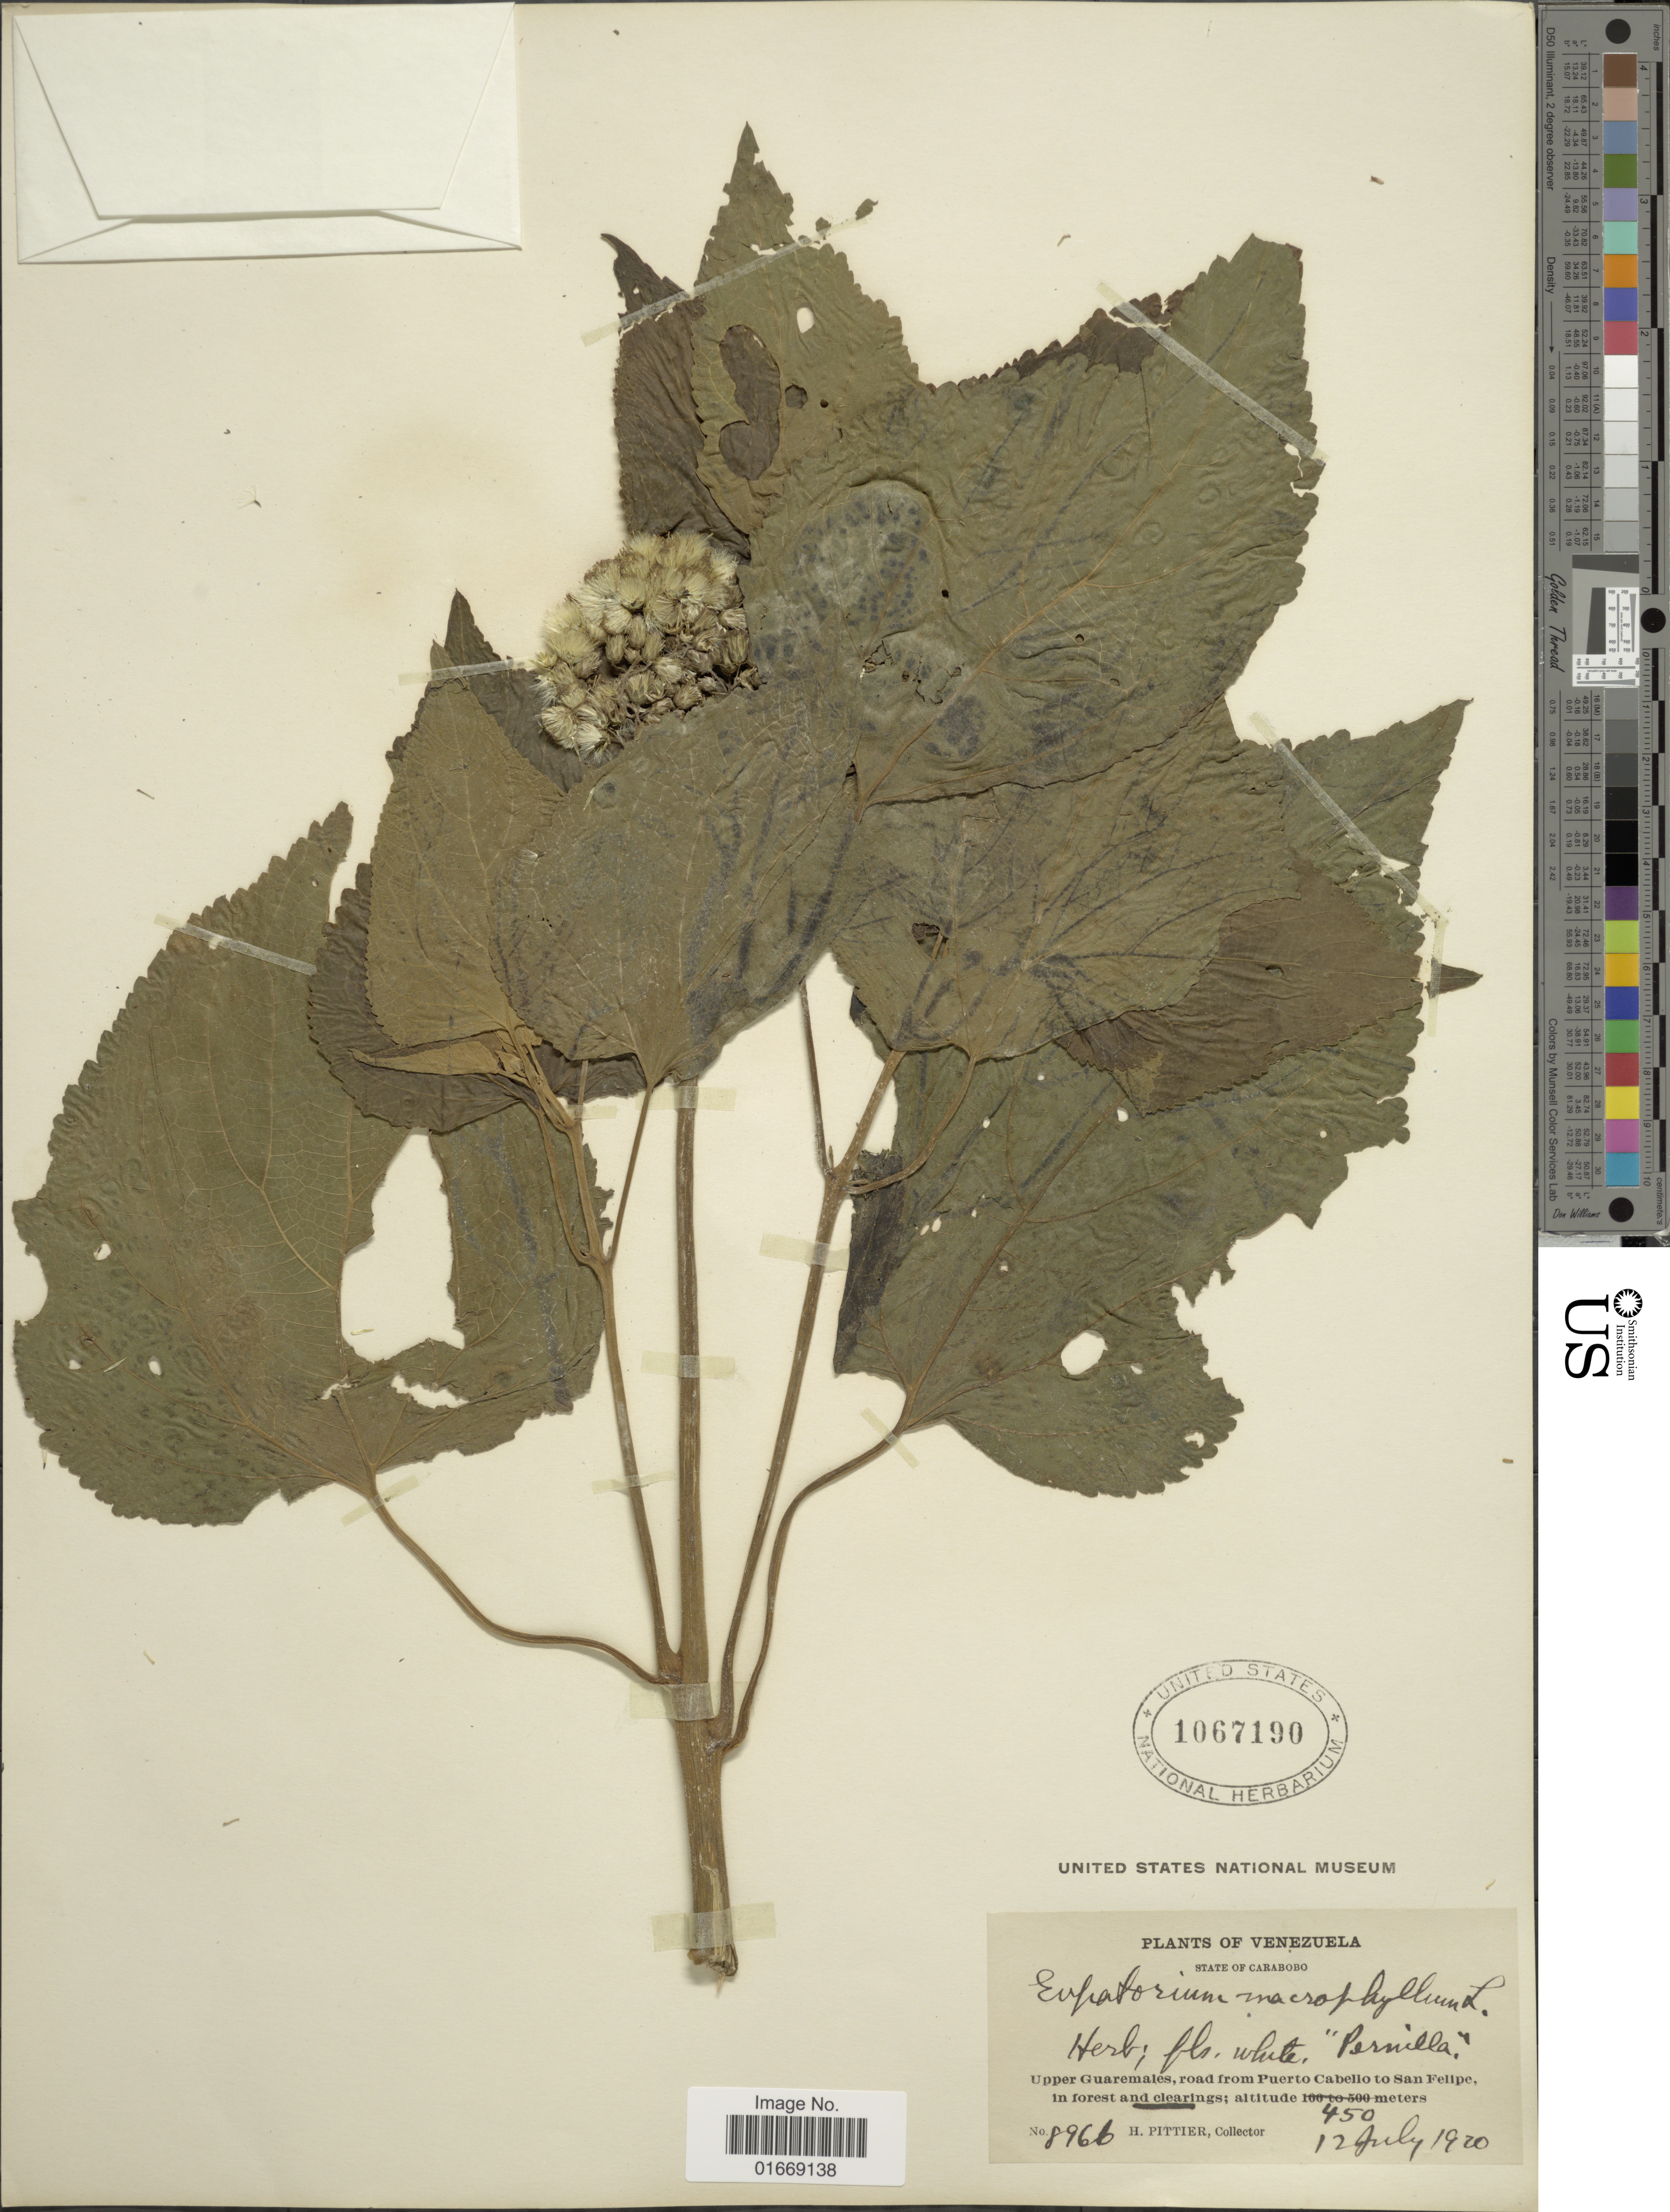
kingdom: Plantae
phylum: Tracheophyta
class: Magnoliopsida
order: Asterales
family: Asteraceae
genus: Hebeclinium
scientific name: Hebeclinium macrophyllum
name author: (L.) DC.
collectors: H. F. Pittier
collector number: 8966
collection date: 1920-07-12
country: Venezuela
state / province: Carabobo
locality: Upper Guaremales, road from Puerto Cabello to San Felipe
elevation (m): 450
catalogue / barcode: US 1067190